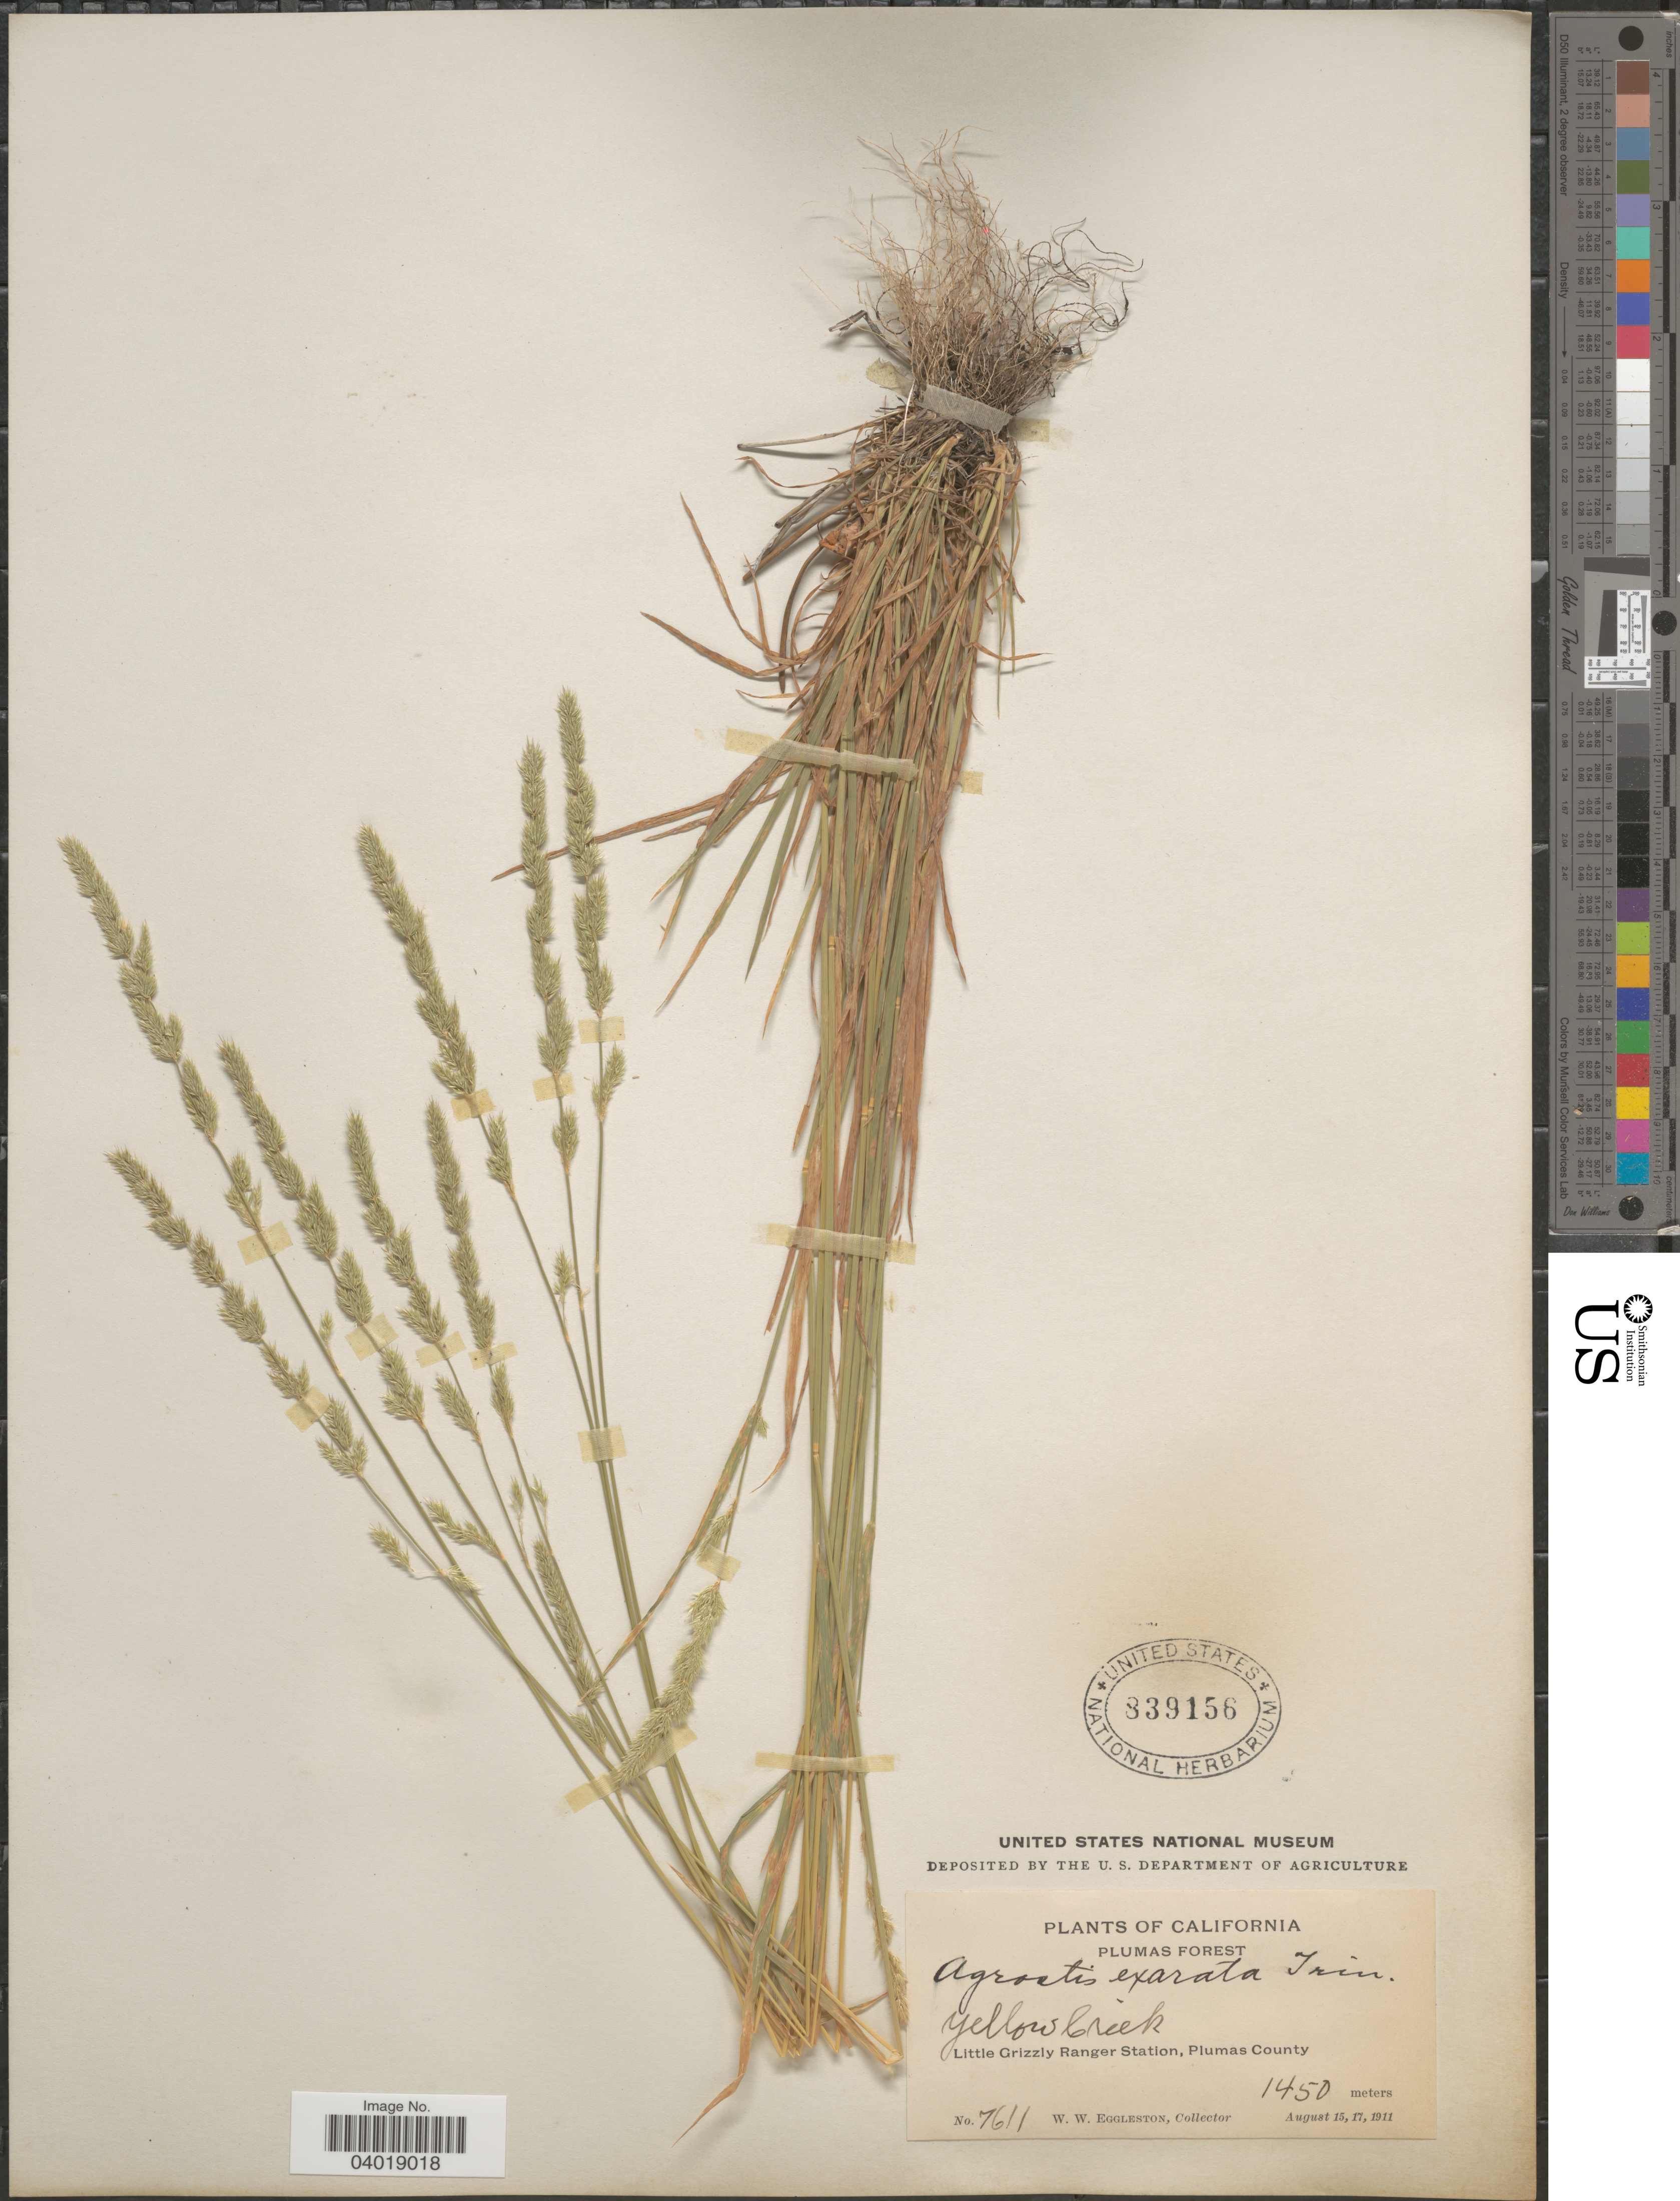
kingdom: Plantae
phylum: Tracheophyta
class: Liliopsida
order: Poales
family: Poaceae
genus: Agrostis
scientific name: Agrostis exarata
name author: Trin.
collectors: W. W. Eggleston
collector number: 7611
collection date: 1911-08-15/1911-08-17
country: United States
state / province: California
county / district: Plumas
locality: Plumas Forest. Yellow Creek. Little Grizzly Ranger Station, Plumas County.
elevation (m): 1450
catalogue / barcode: US 839156